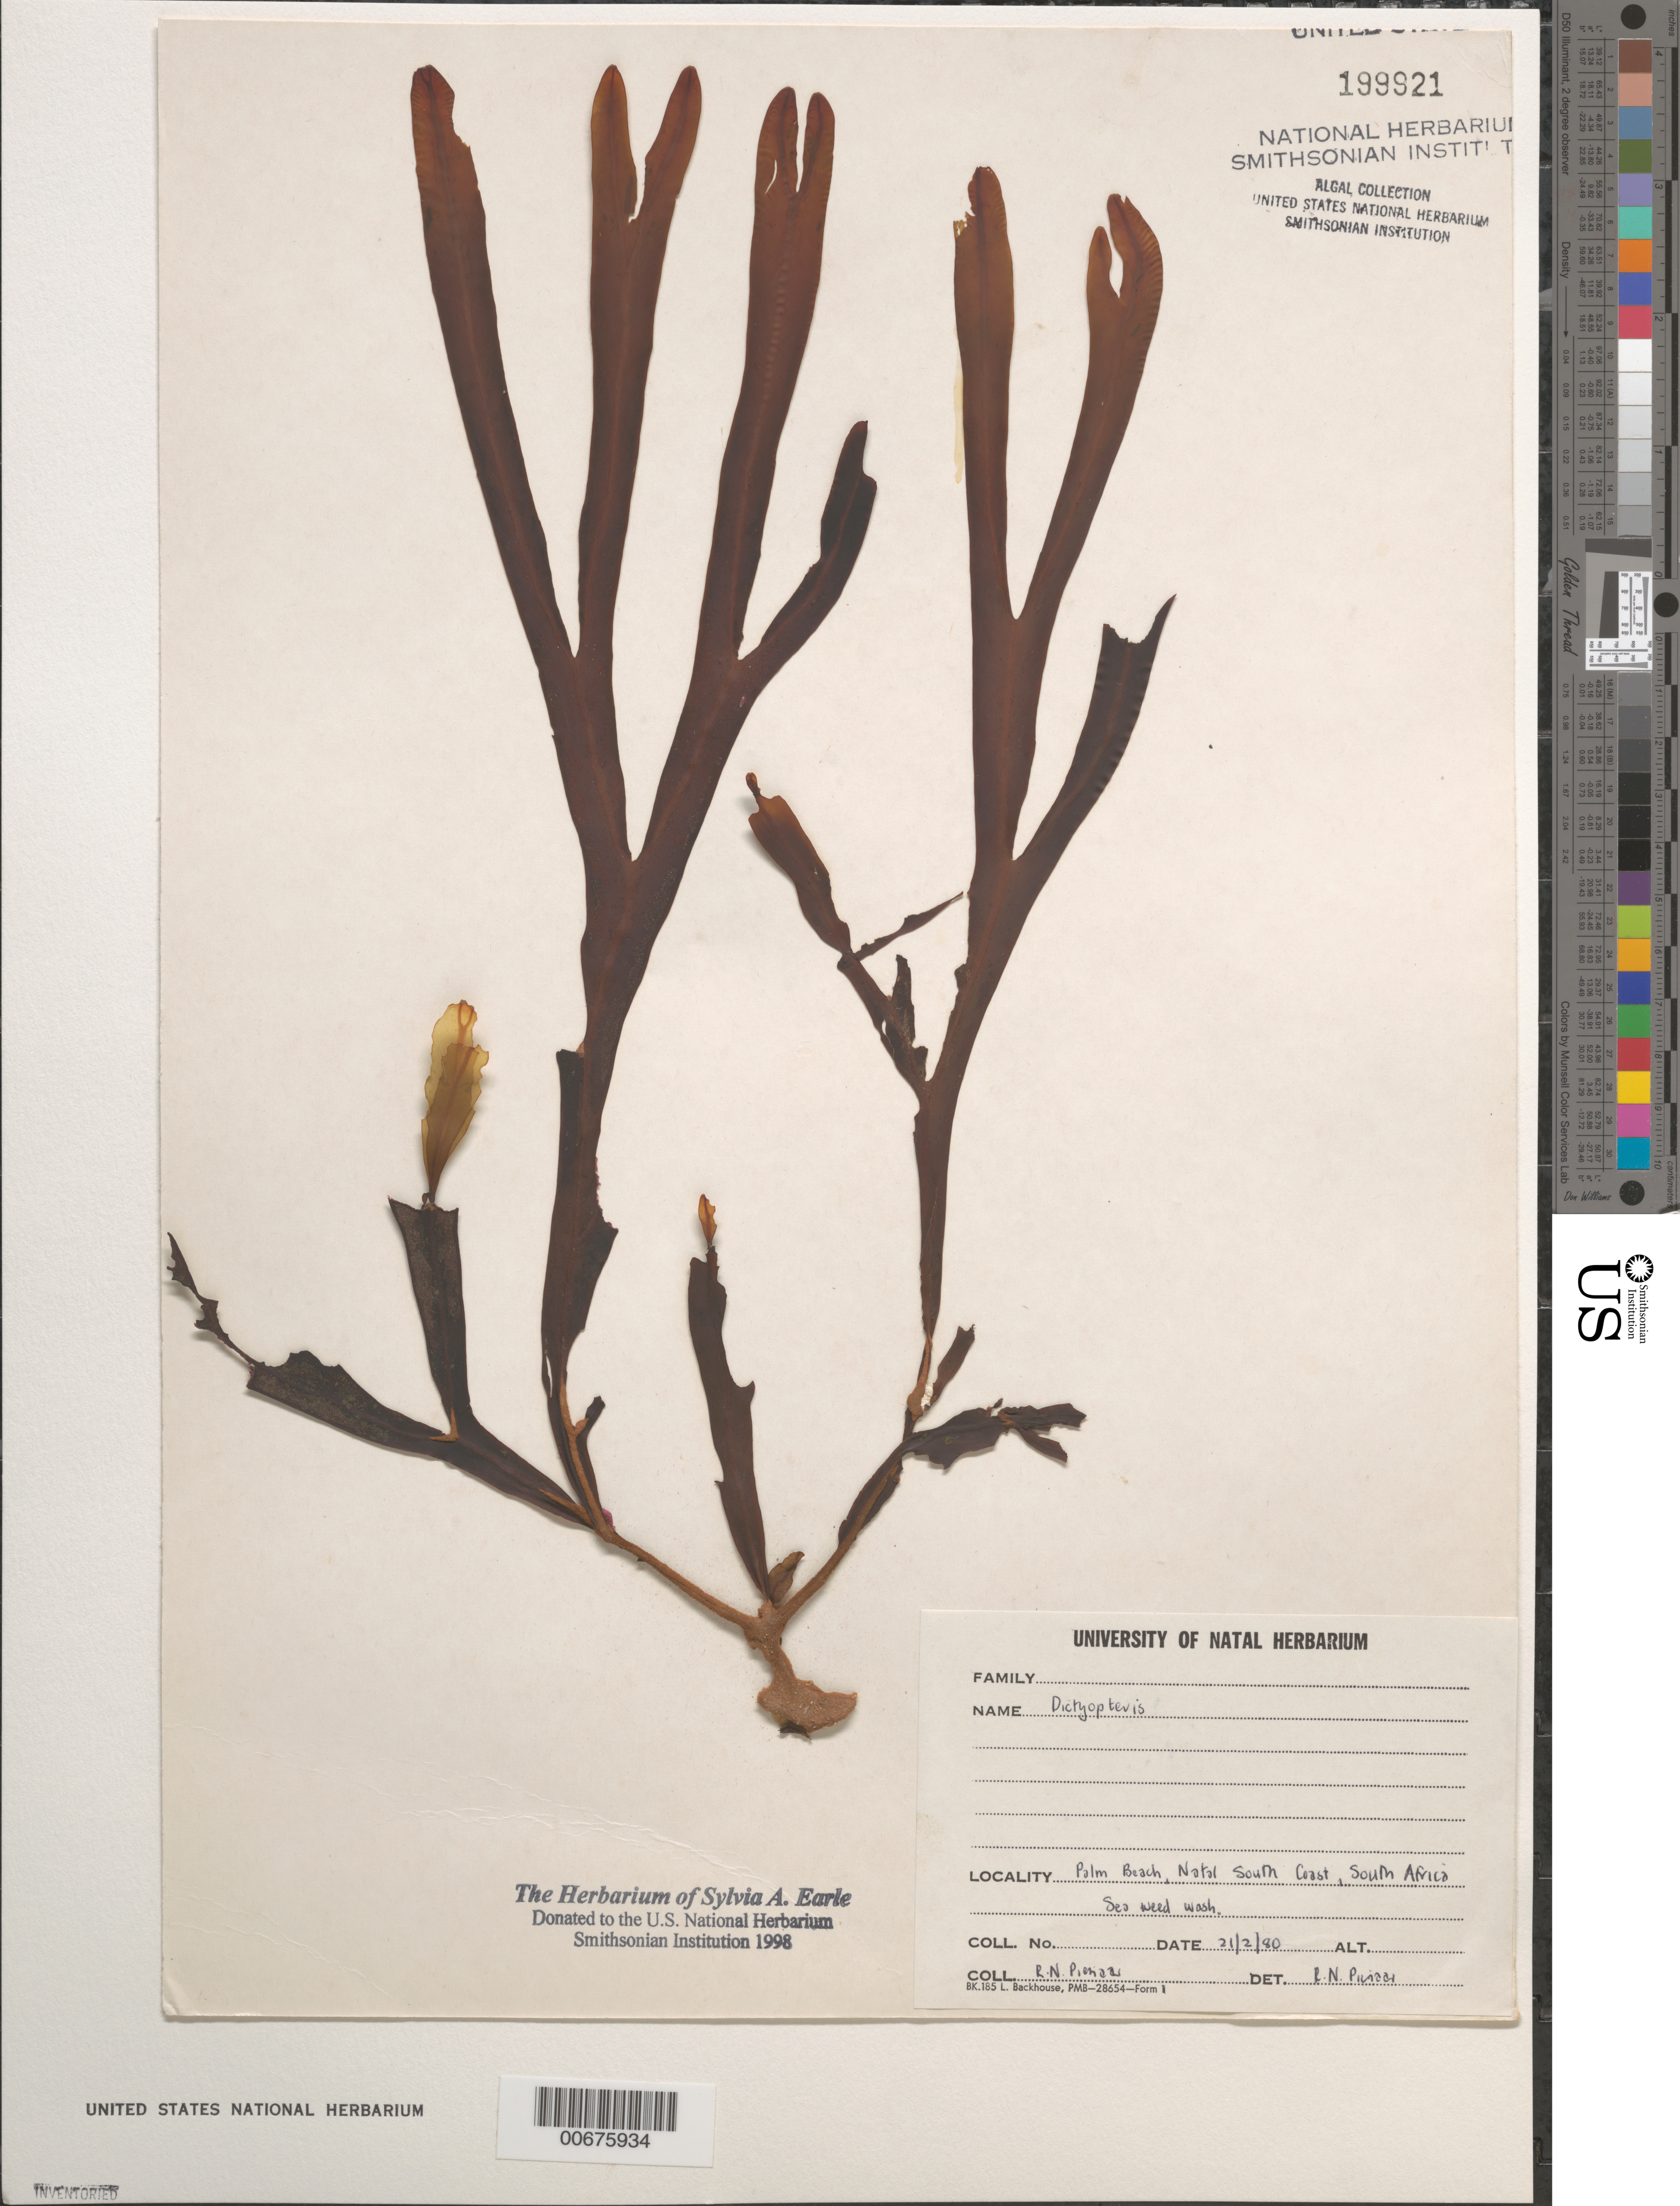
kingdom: Chromista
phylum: Ochrophyta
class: Phaeophyceae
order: Dictyotales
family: Dictyotaceae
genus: Dictyopteris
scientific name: Dictyopteris sp.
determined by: Pienaar, R. N.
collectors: R. Pienaar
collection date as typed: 21 Feb 1980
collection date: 1980-02-21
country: South Africa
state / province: KwaZulu-Natal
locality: Palm Beach, South Coast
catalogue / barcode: US 199921